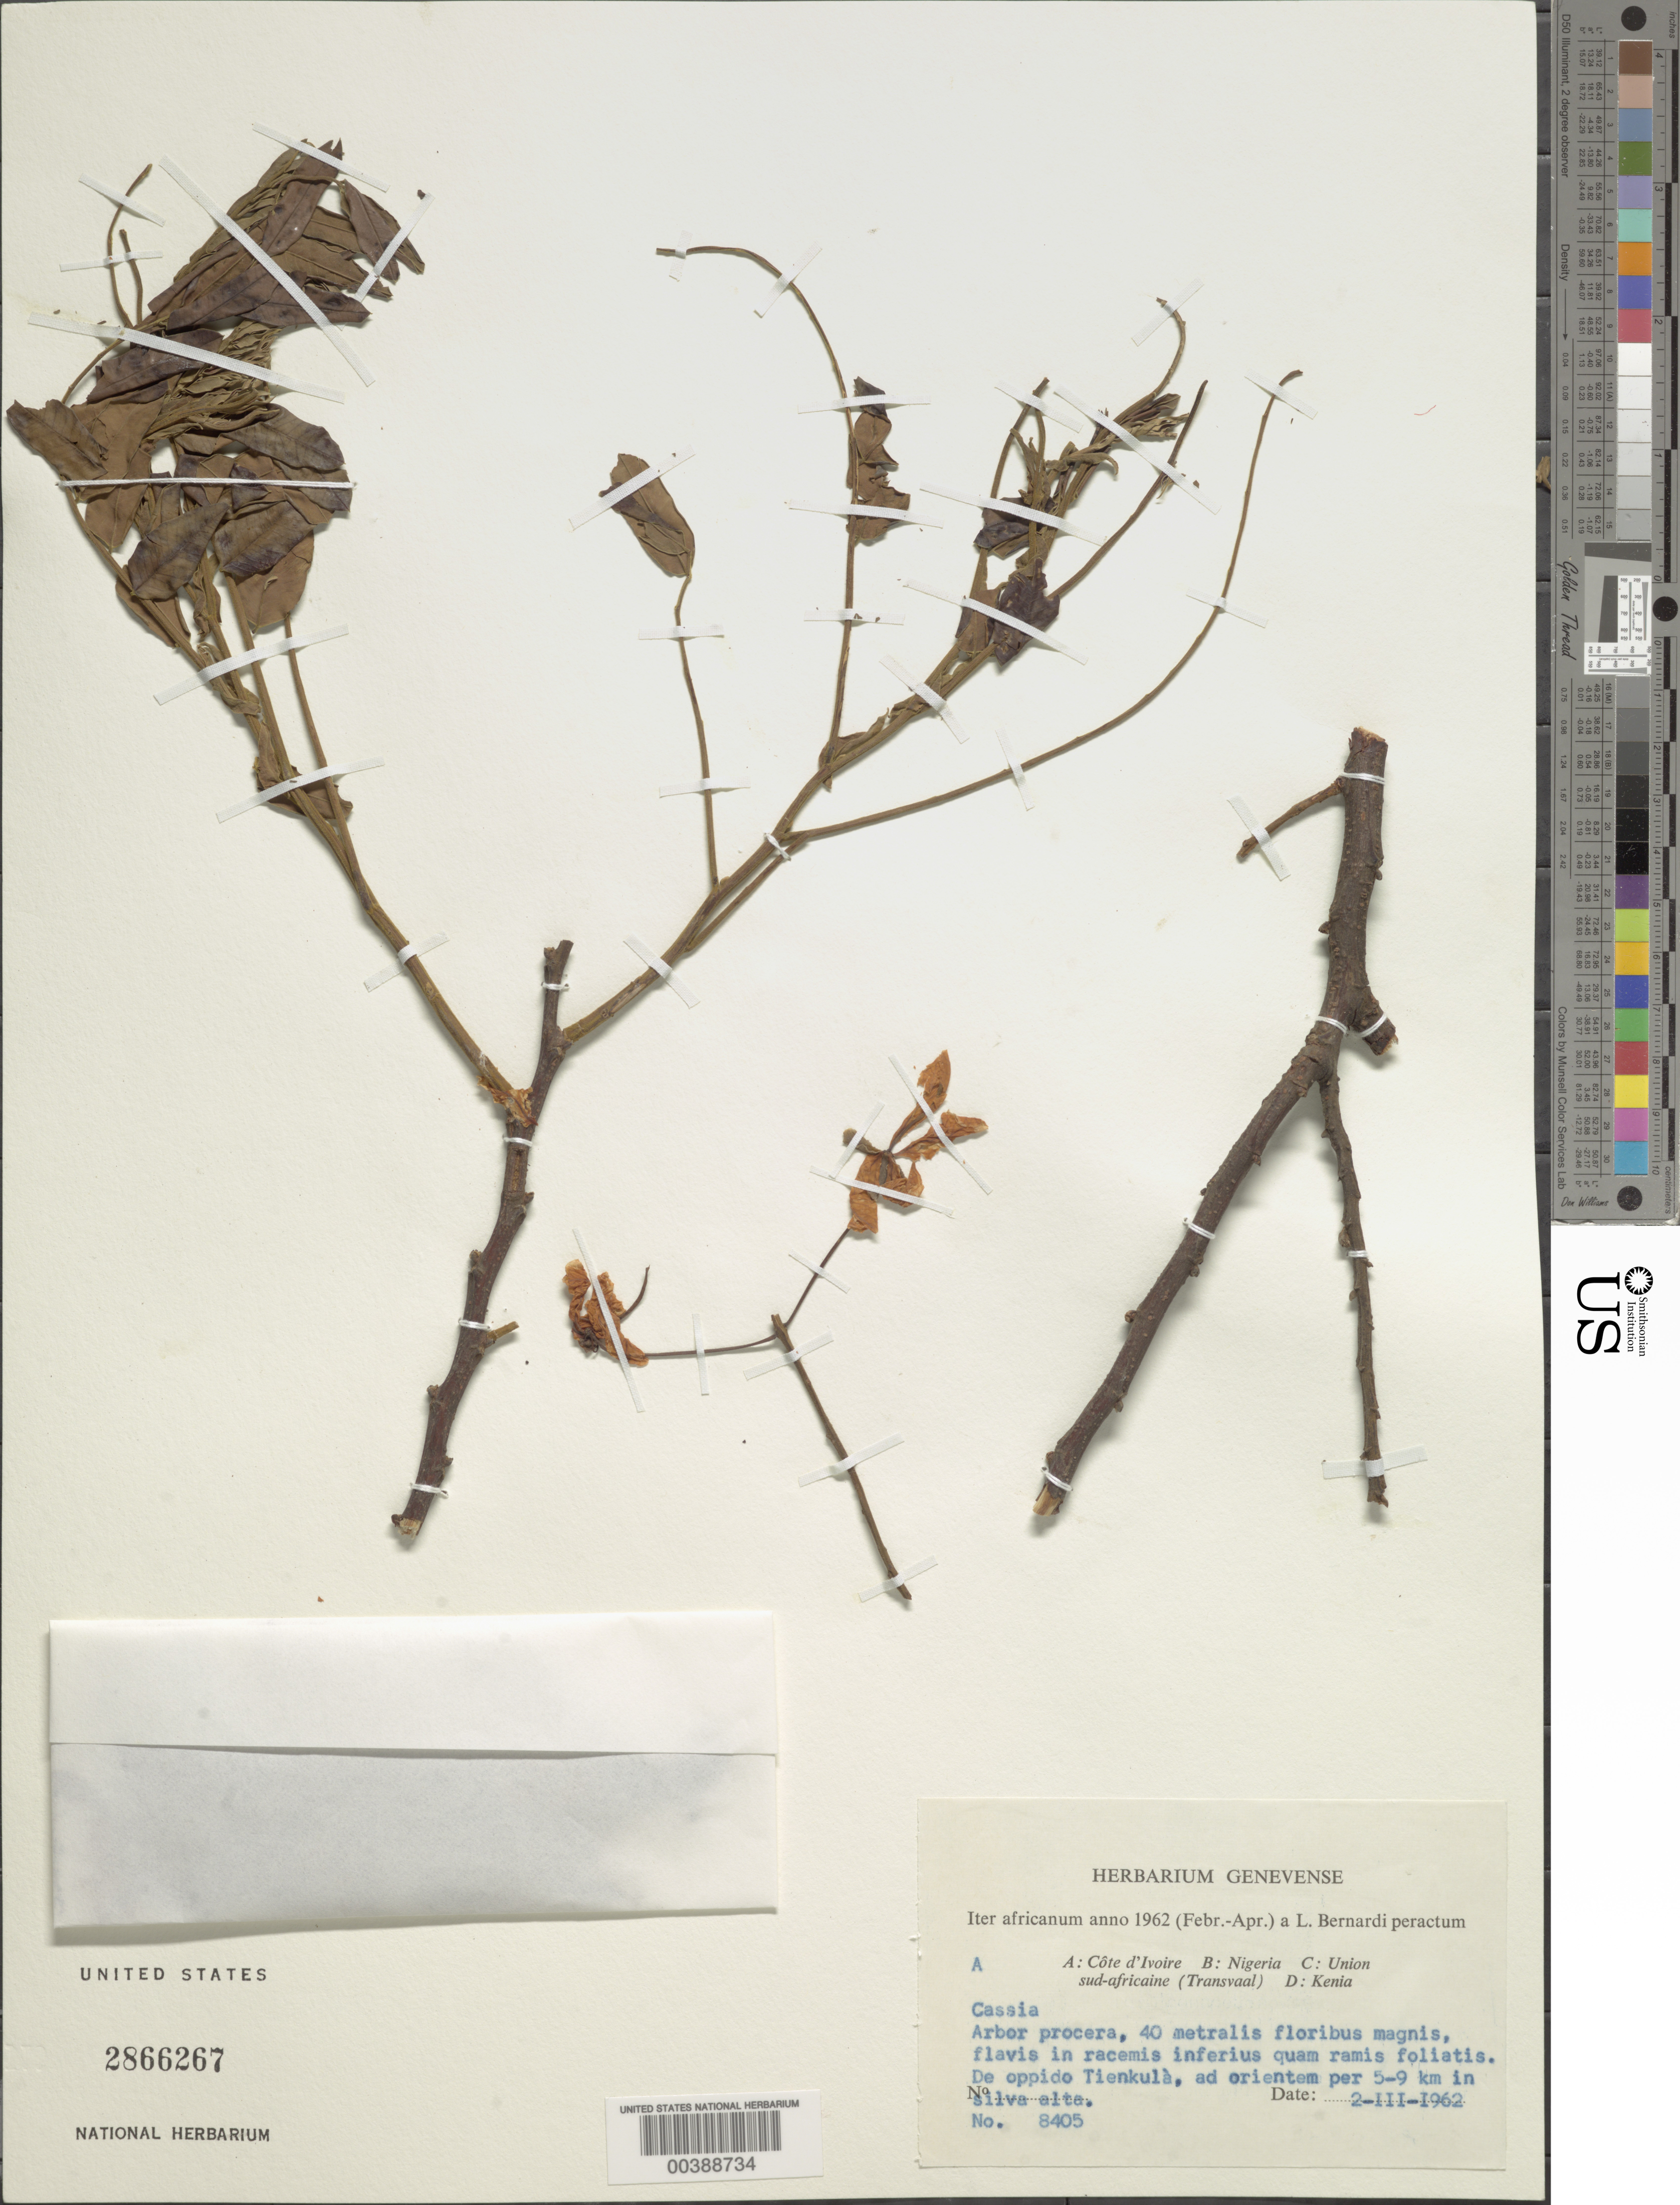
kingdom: Plantae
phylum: Tracheophyta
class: Magnoliopsida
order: Fabales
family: Fabaceae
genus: Chamaecrista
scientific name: Chamaecrista sp.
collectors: L. Bernardi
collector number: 8405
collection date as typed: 02 Mar 1962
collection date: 1962-03-02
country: Ivory Coast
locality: De oppido tienkula, ad orientem per 5-9 km in silva alta. [from the town of tienkula, towards the e for 5-9 km in high Forest.]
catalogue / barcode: US 2866267